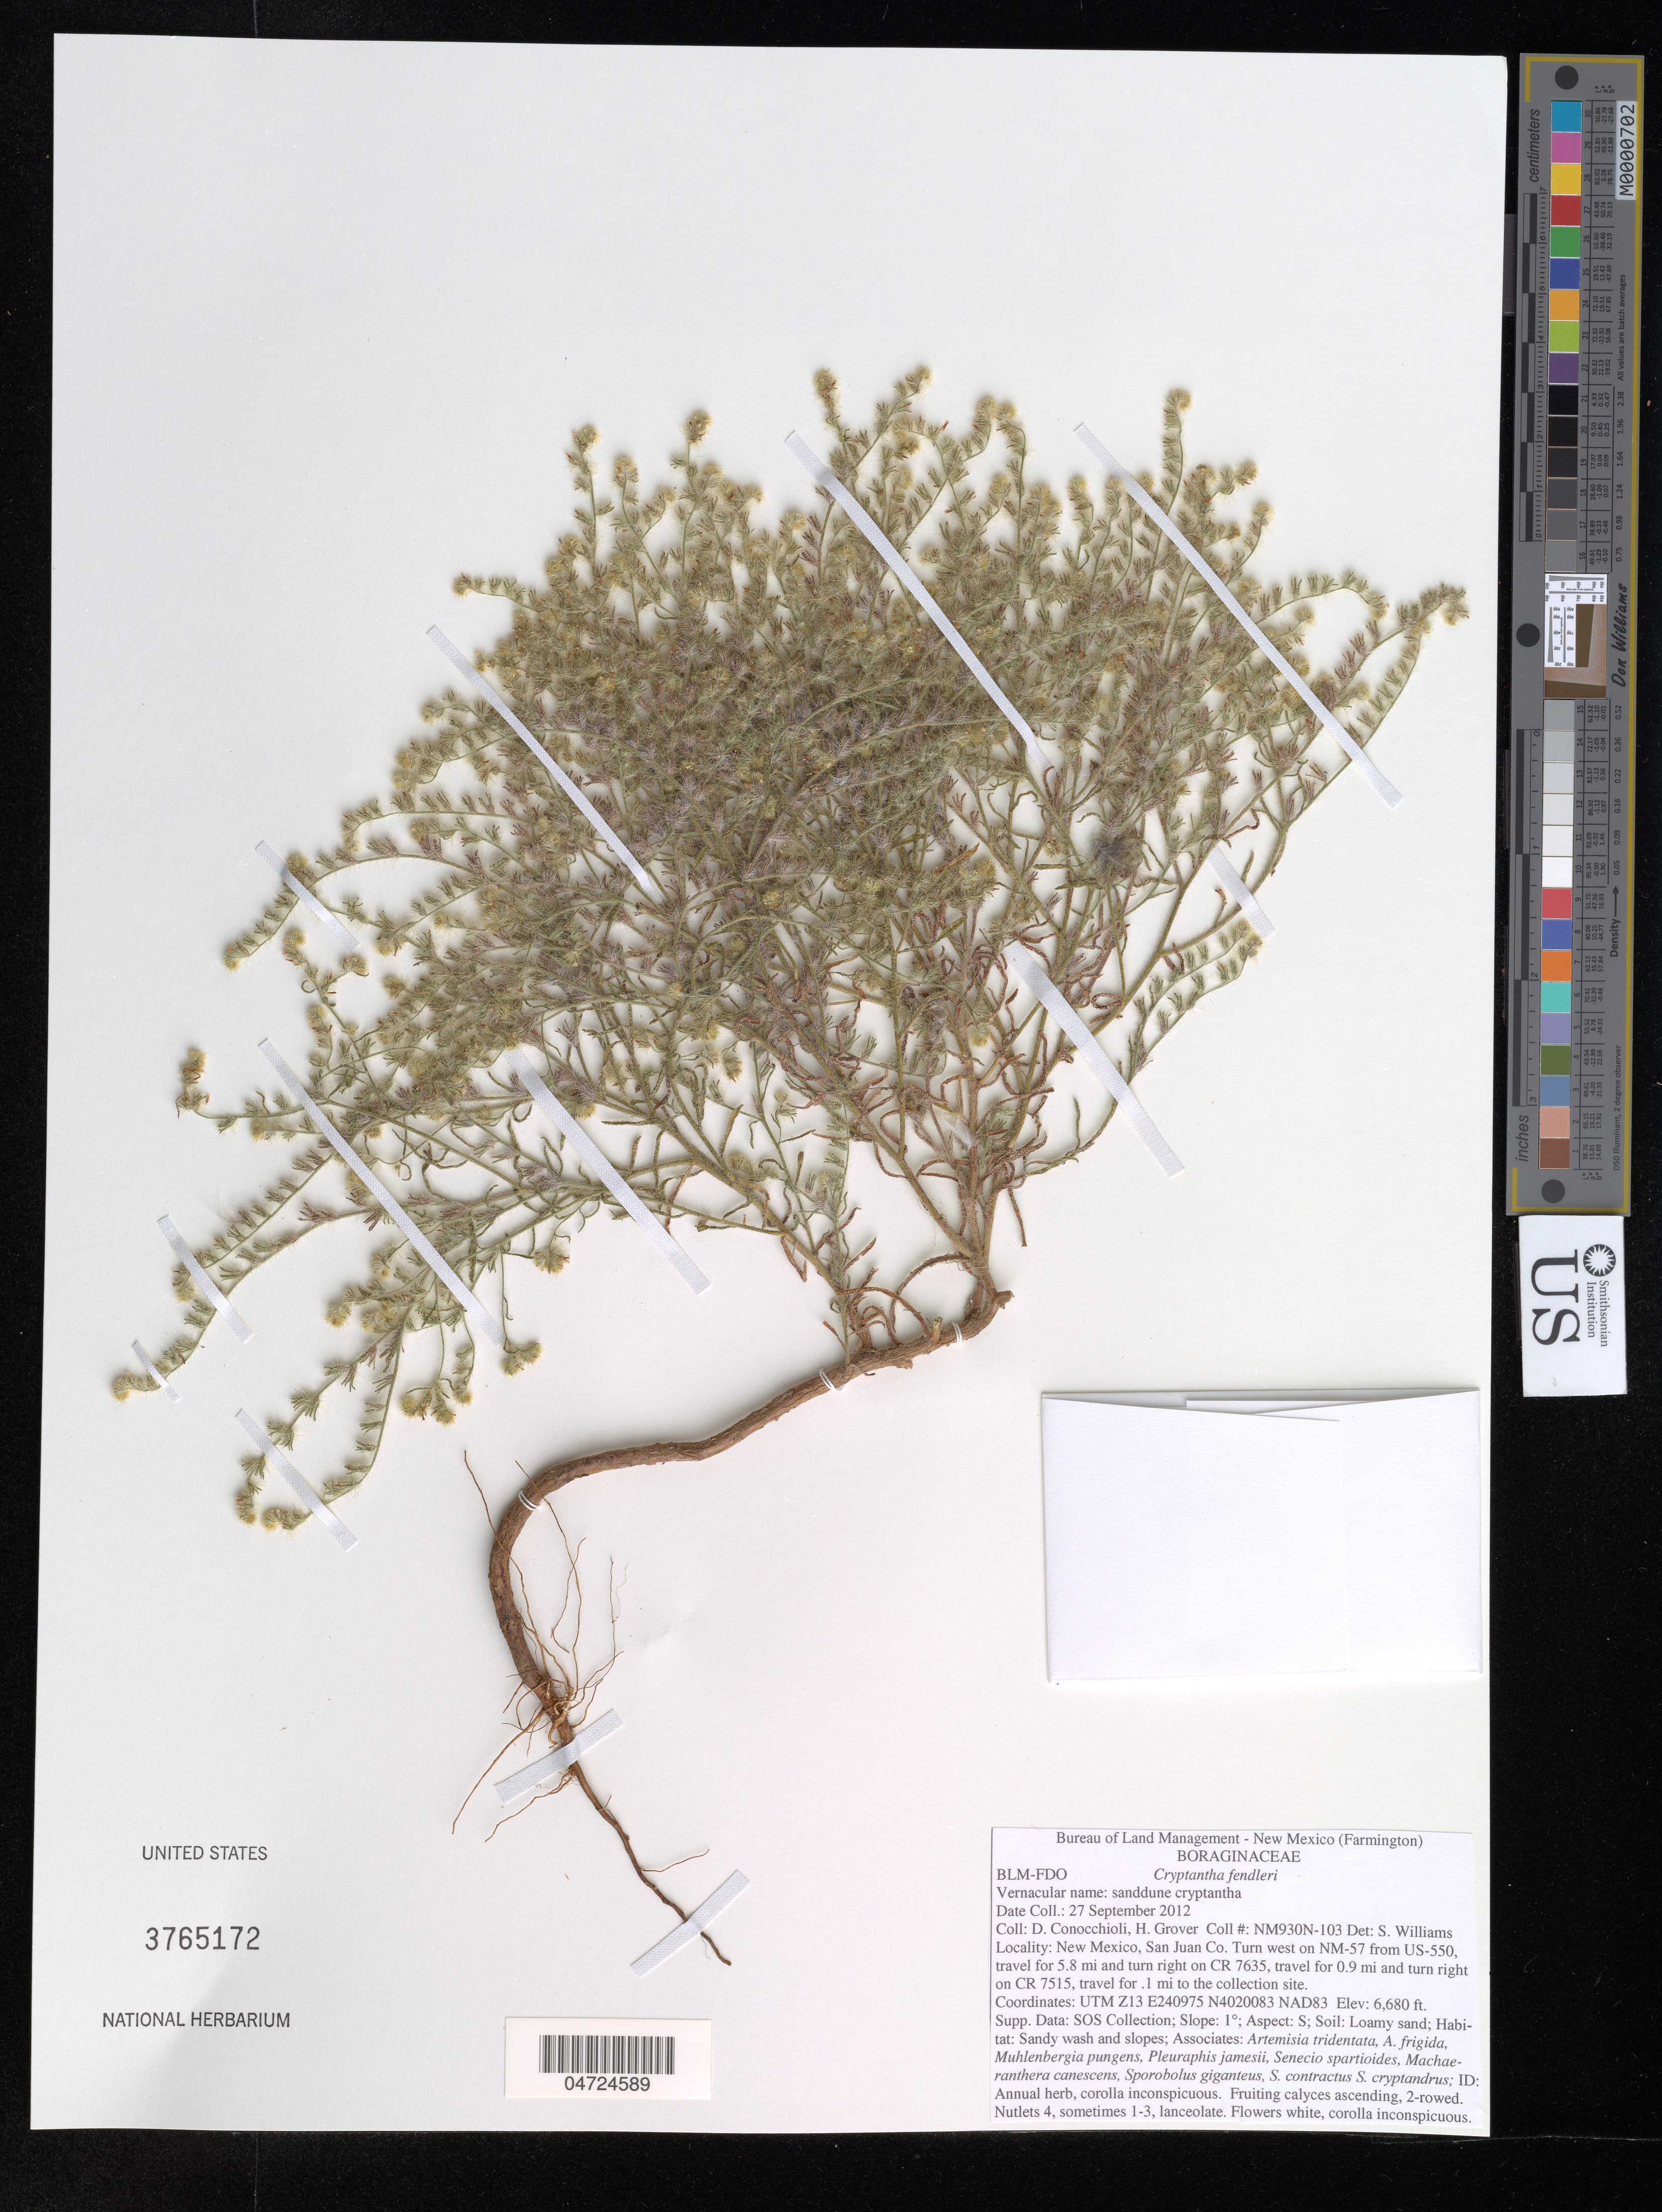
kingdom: Plantae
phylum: Tracheophyta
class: Magnoliopsida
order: Boraginales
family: Boraginaceae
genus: Cryptantha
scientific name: Cryptantha fendleri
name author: (A. Gray) Greene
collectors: D. Conocchioli & H. Grover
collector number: NM930N-103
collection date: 2012-09-27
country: United States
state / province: New Mexico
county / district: San Juan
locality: San Juan Co. Turn west on NM-57 from US-550, travel for 5.8 mi and turn right on CR 7635, travel for 0.9 mi and turn right on CR 7515, travel for .1 mi to the collection site. UTM Z13 NAD83.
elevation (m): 2036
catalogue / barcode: US 3765172